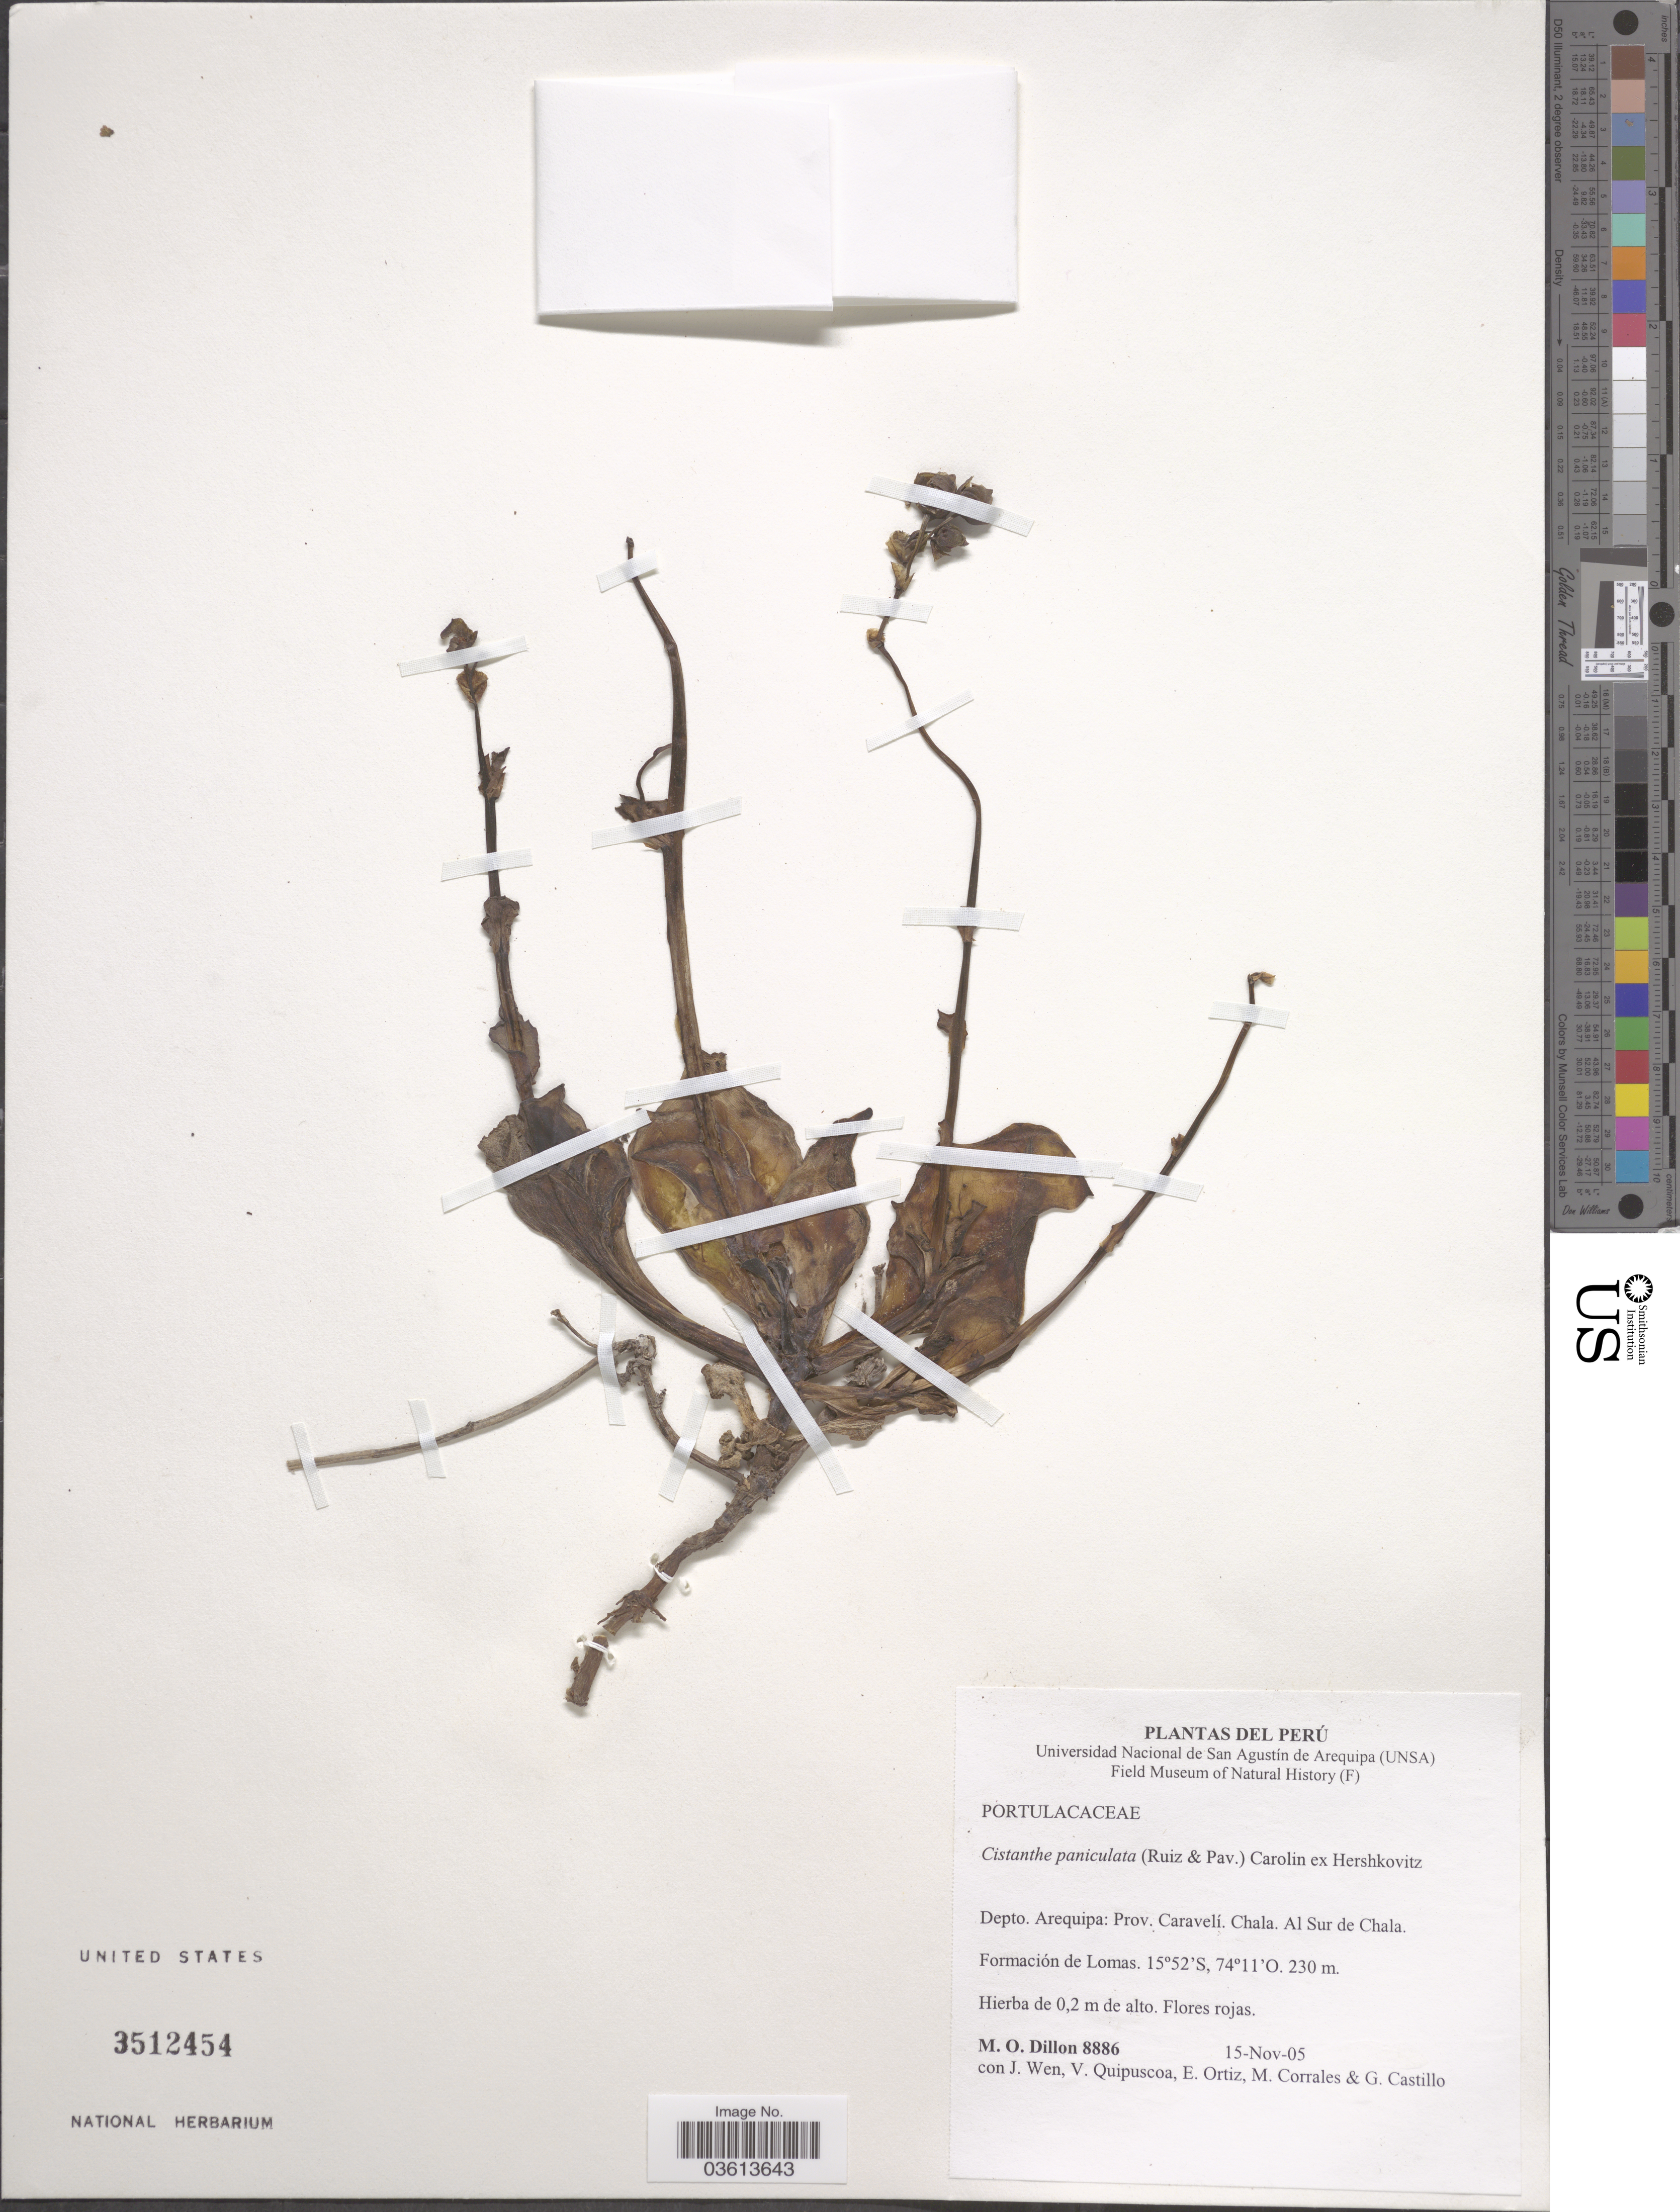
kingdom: Plantae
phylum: Tracheophyta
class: Magnoliopsida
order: Caryophyllales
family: Montiaceae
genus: Cistanthe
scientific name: Cistanthe paniculata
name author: (DC.) Carolin ex Hershk.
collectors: M. O. Dillon, J. Wen, V. Quipuscoa, E. Ortiz & et al.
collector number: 8886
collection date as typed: Transcribed d/m/y: 15/11/5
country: Peru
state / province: Arequipa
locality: Depto. Arequipa: Prov. Caravelí. Chala. Al Sur de Chala. Formación de Lomas.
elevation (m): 230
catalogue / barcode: US 3512454